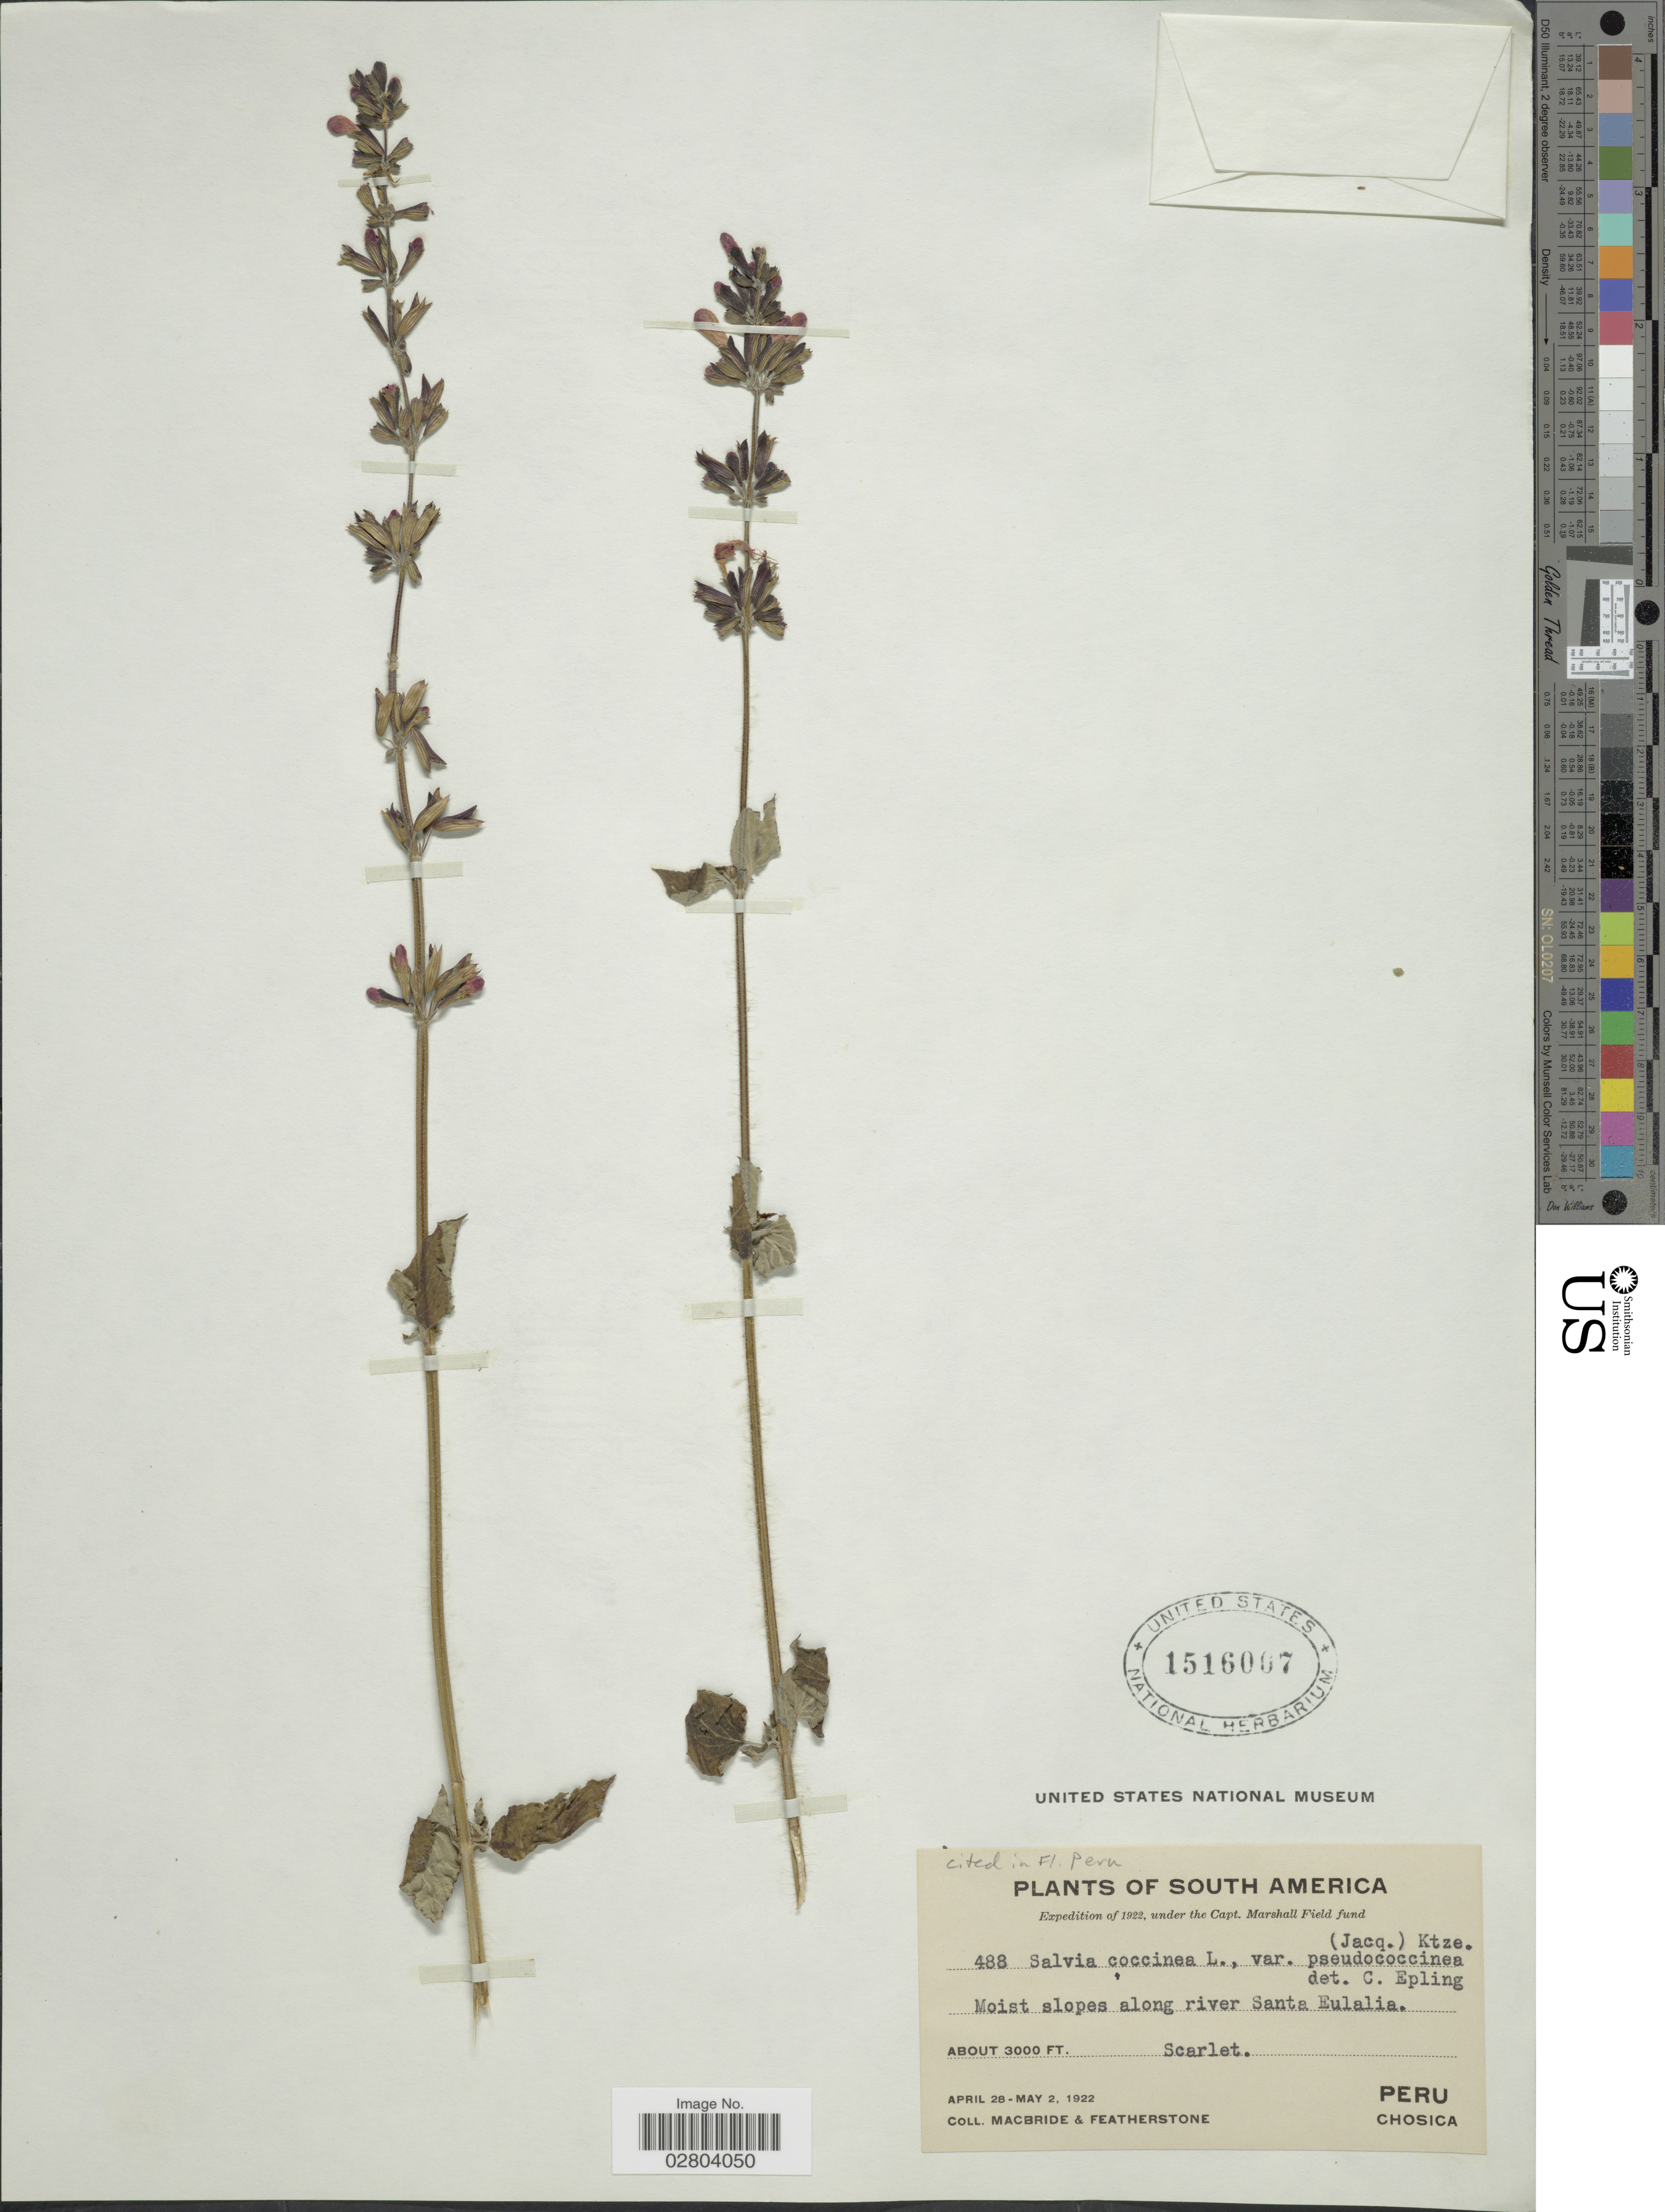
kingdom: Plantae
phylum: Tracheophyta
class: Magnoliopsida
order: Lamiales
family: Lamiaceae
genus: Salvia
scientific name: Salvia coccinea 'Naples Lavender'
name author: L. f. ex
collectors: Macbride, -- & -. Featherstone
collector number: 488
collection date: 1922-04-28/1922-05-05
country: Peru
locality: Moist slopes along river Santa Eualalia. Chosica.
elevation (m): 914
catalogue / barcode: US 1516007